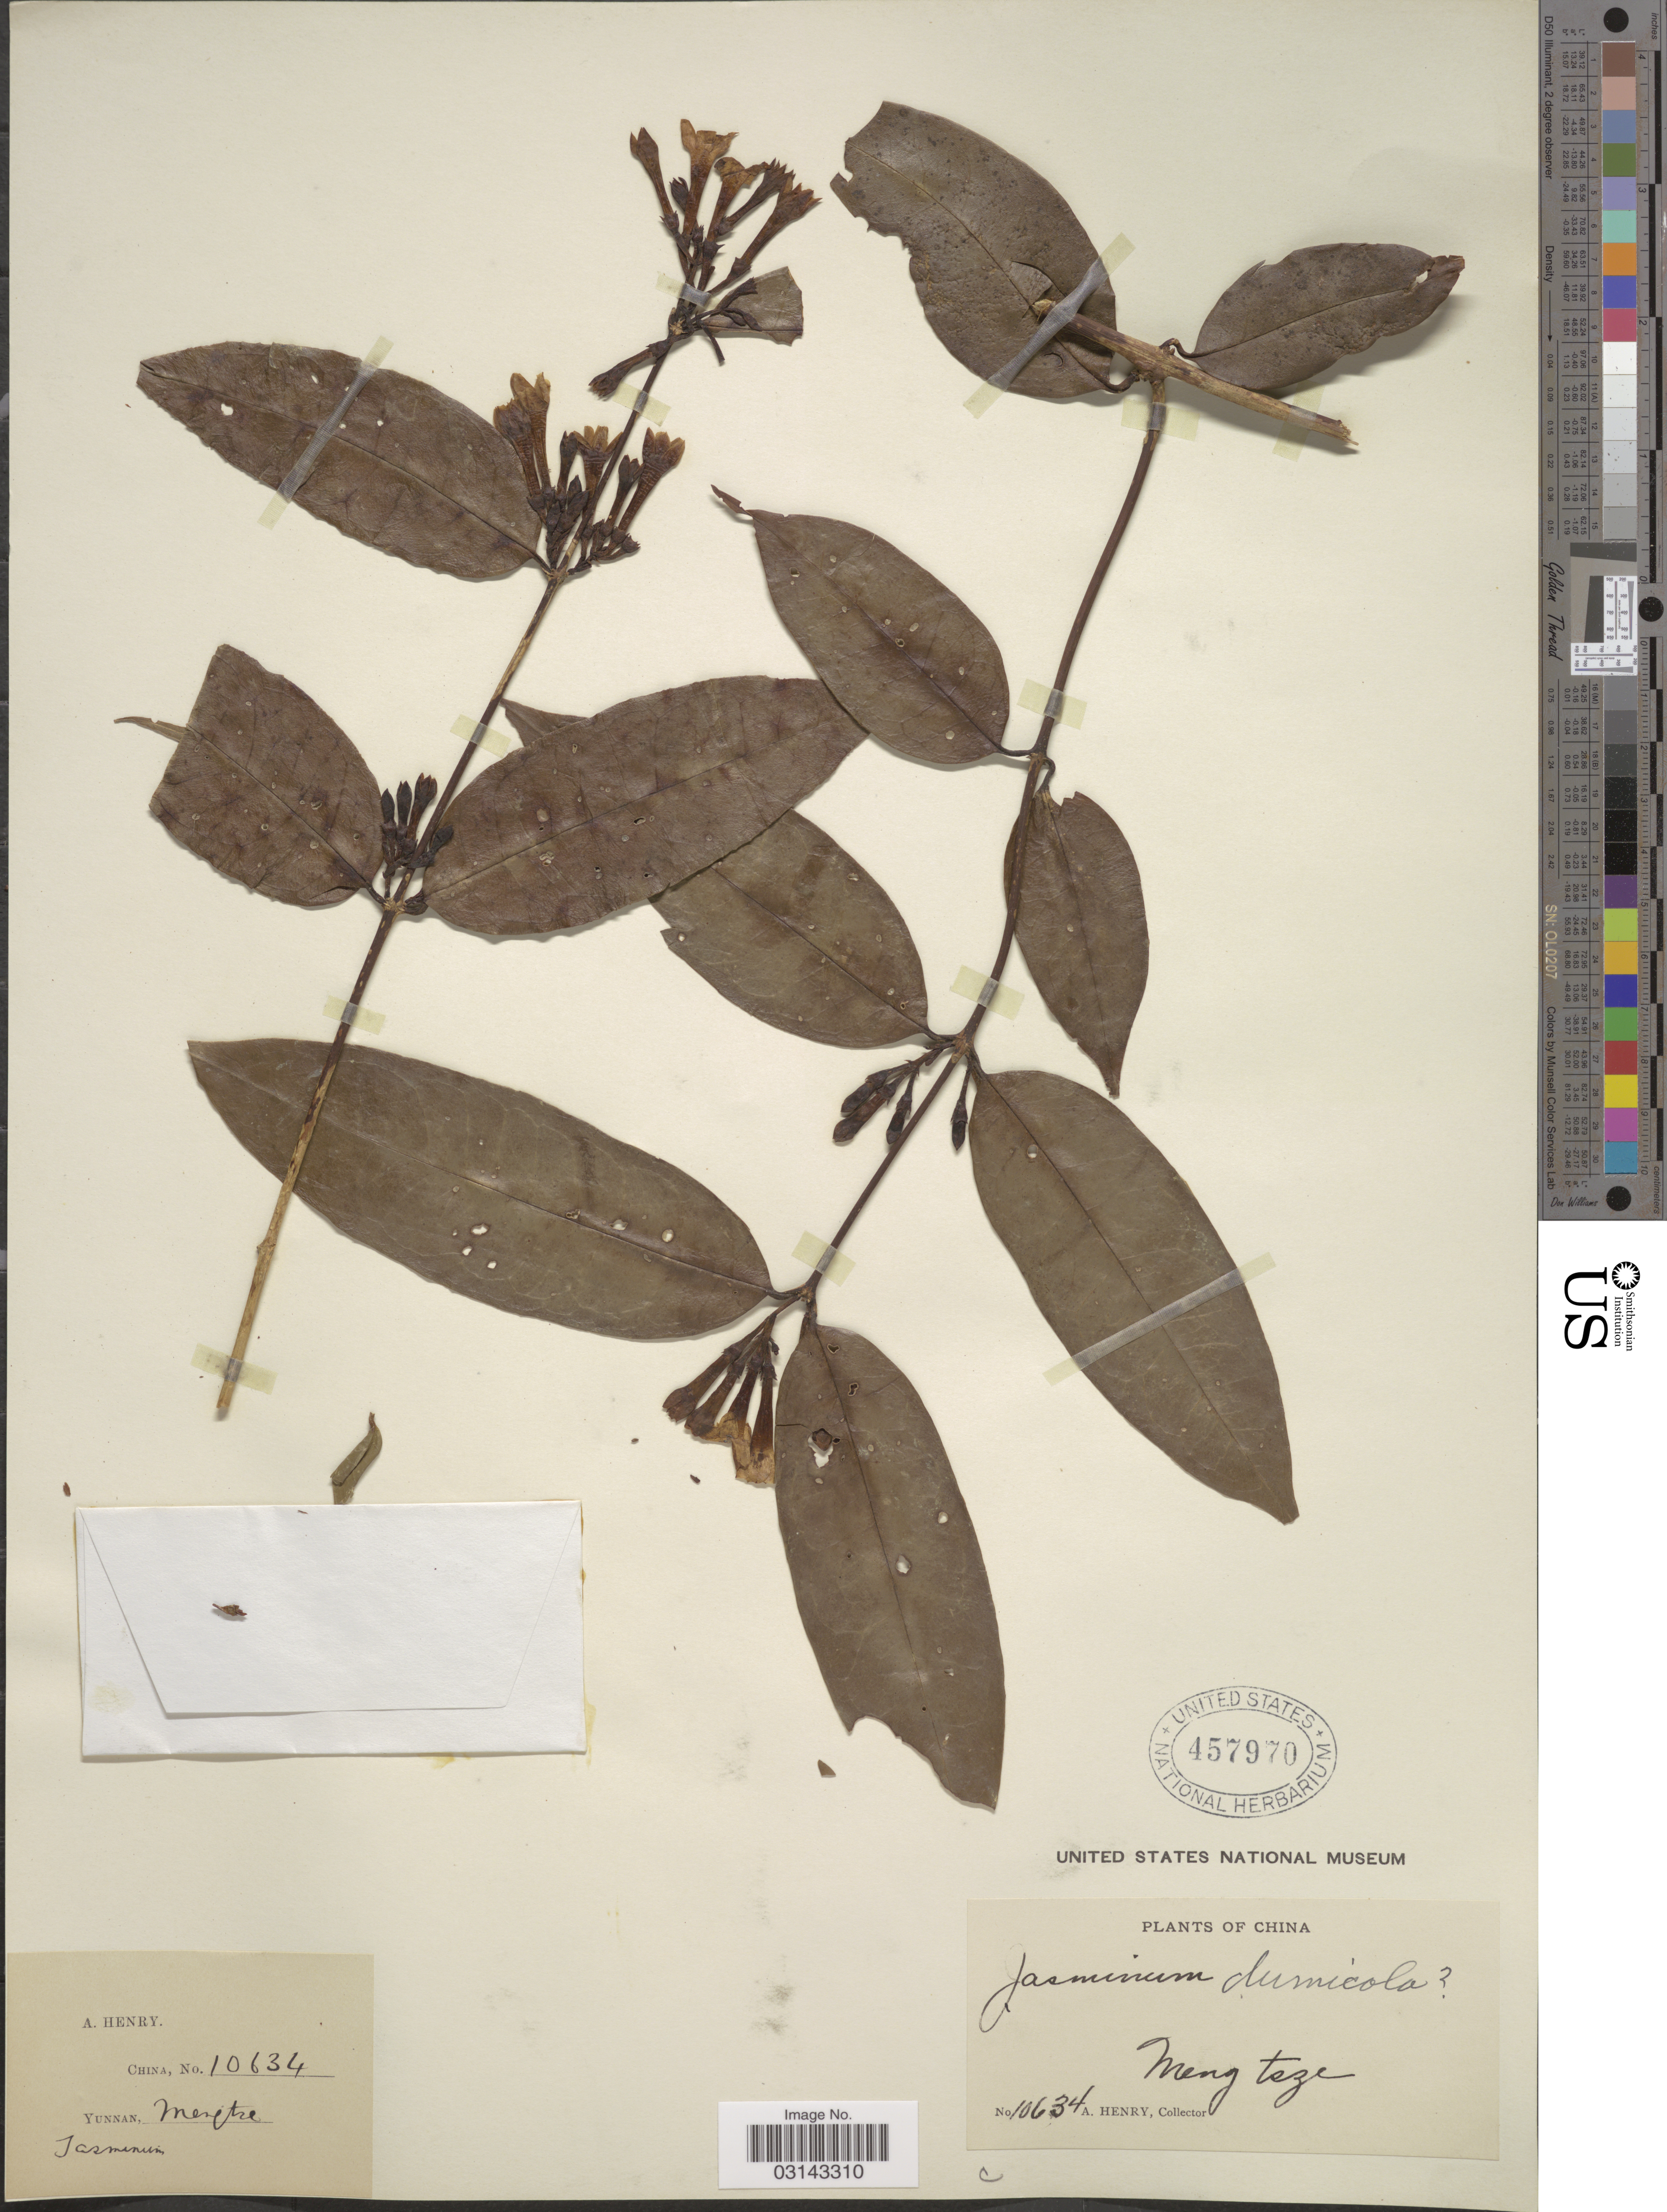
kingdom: Plantae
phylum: Tracheophyta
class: Magnoliopsida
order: Lamiales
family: Oleaceae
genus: Jasminum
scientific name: Jasminum dumicolum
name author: W.W. Sm.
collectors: A. Henry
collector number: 10634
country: China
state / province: Yunnan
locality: Meng tsze.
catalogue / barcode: US 457970